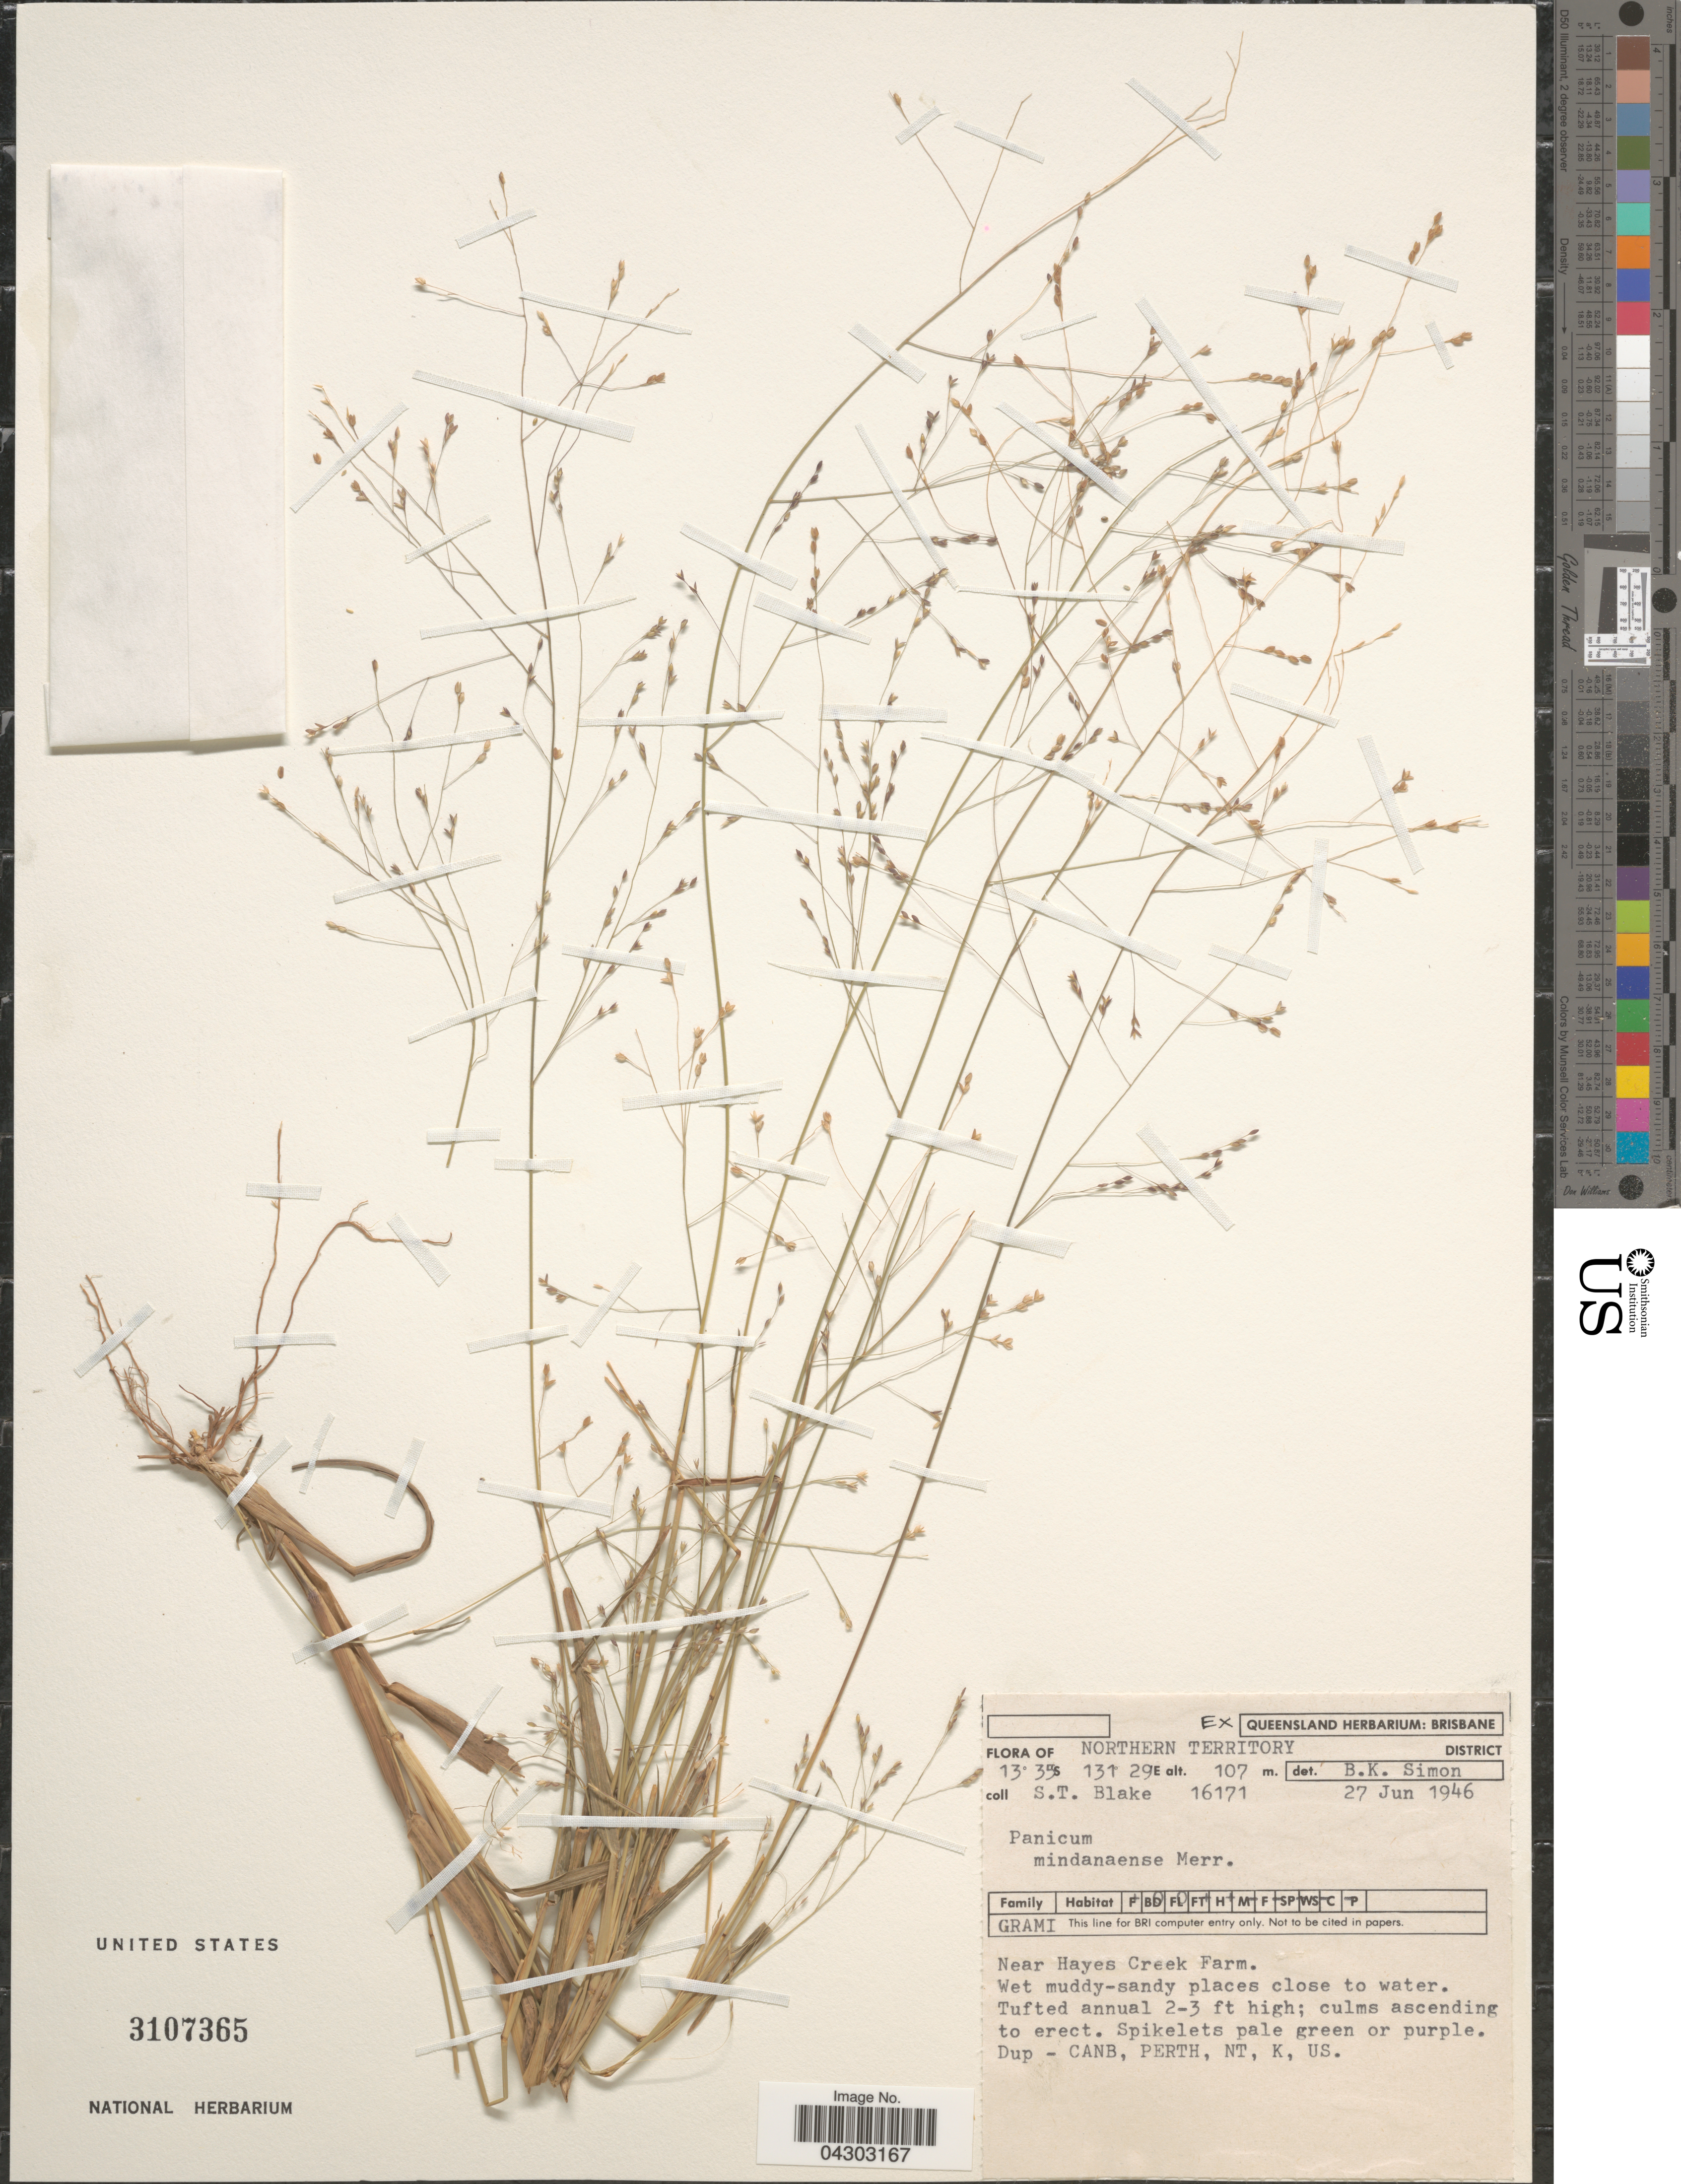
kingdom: Plantae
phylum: Tracheophyta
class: Liliopsida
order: Poales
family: Poaceae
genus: Panicum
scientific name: Panicum mindanaense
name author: Merr.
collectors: S. T. Blake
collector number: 16171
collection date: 1946-06-27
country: Australia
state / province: Northern Territory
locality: Northern Territory District. Near Hayes Creek Farm.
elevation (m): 107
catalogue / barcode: US 3107365